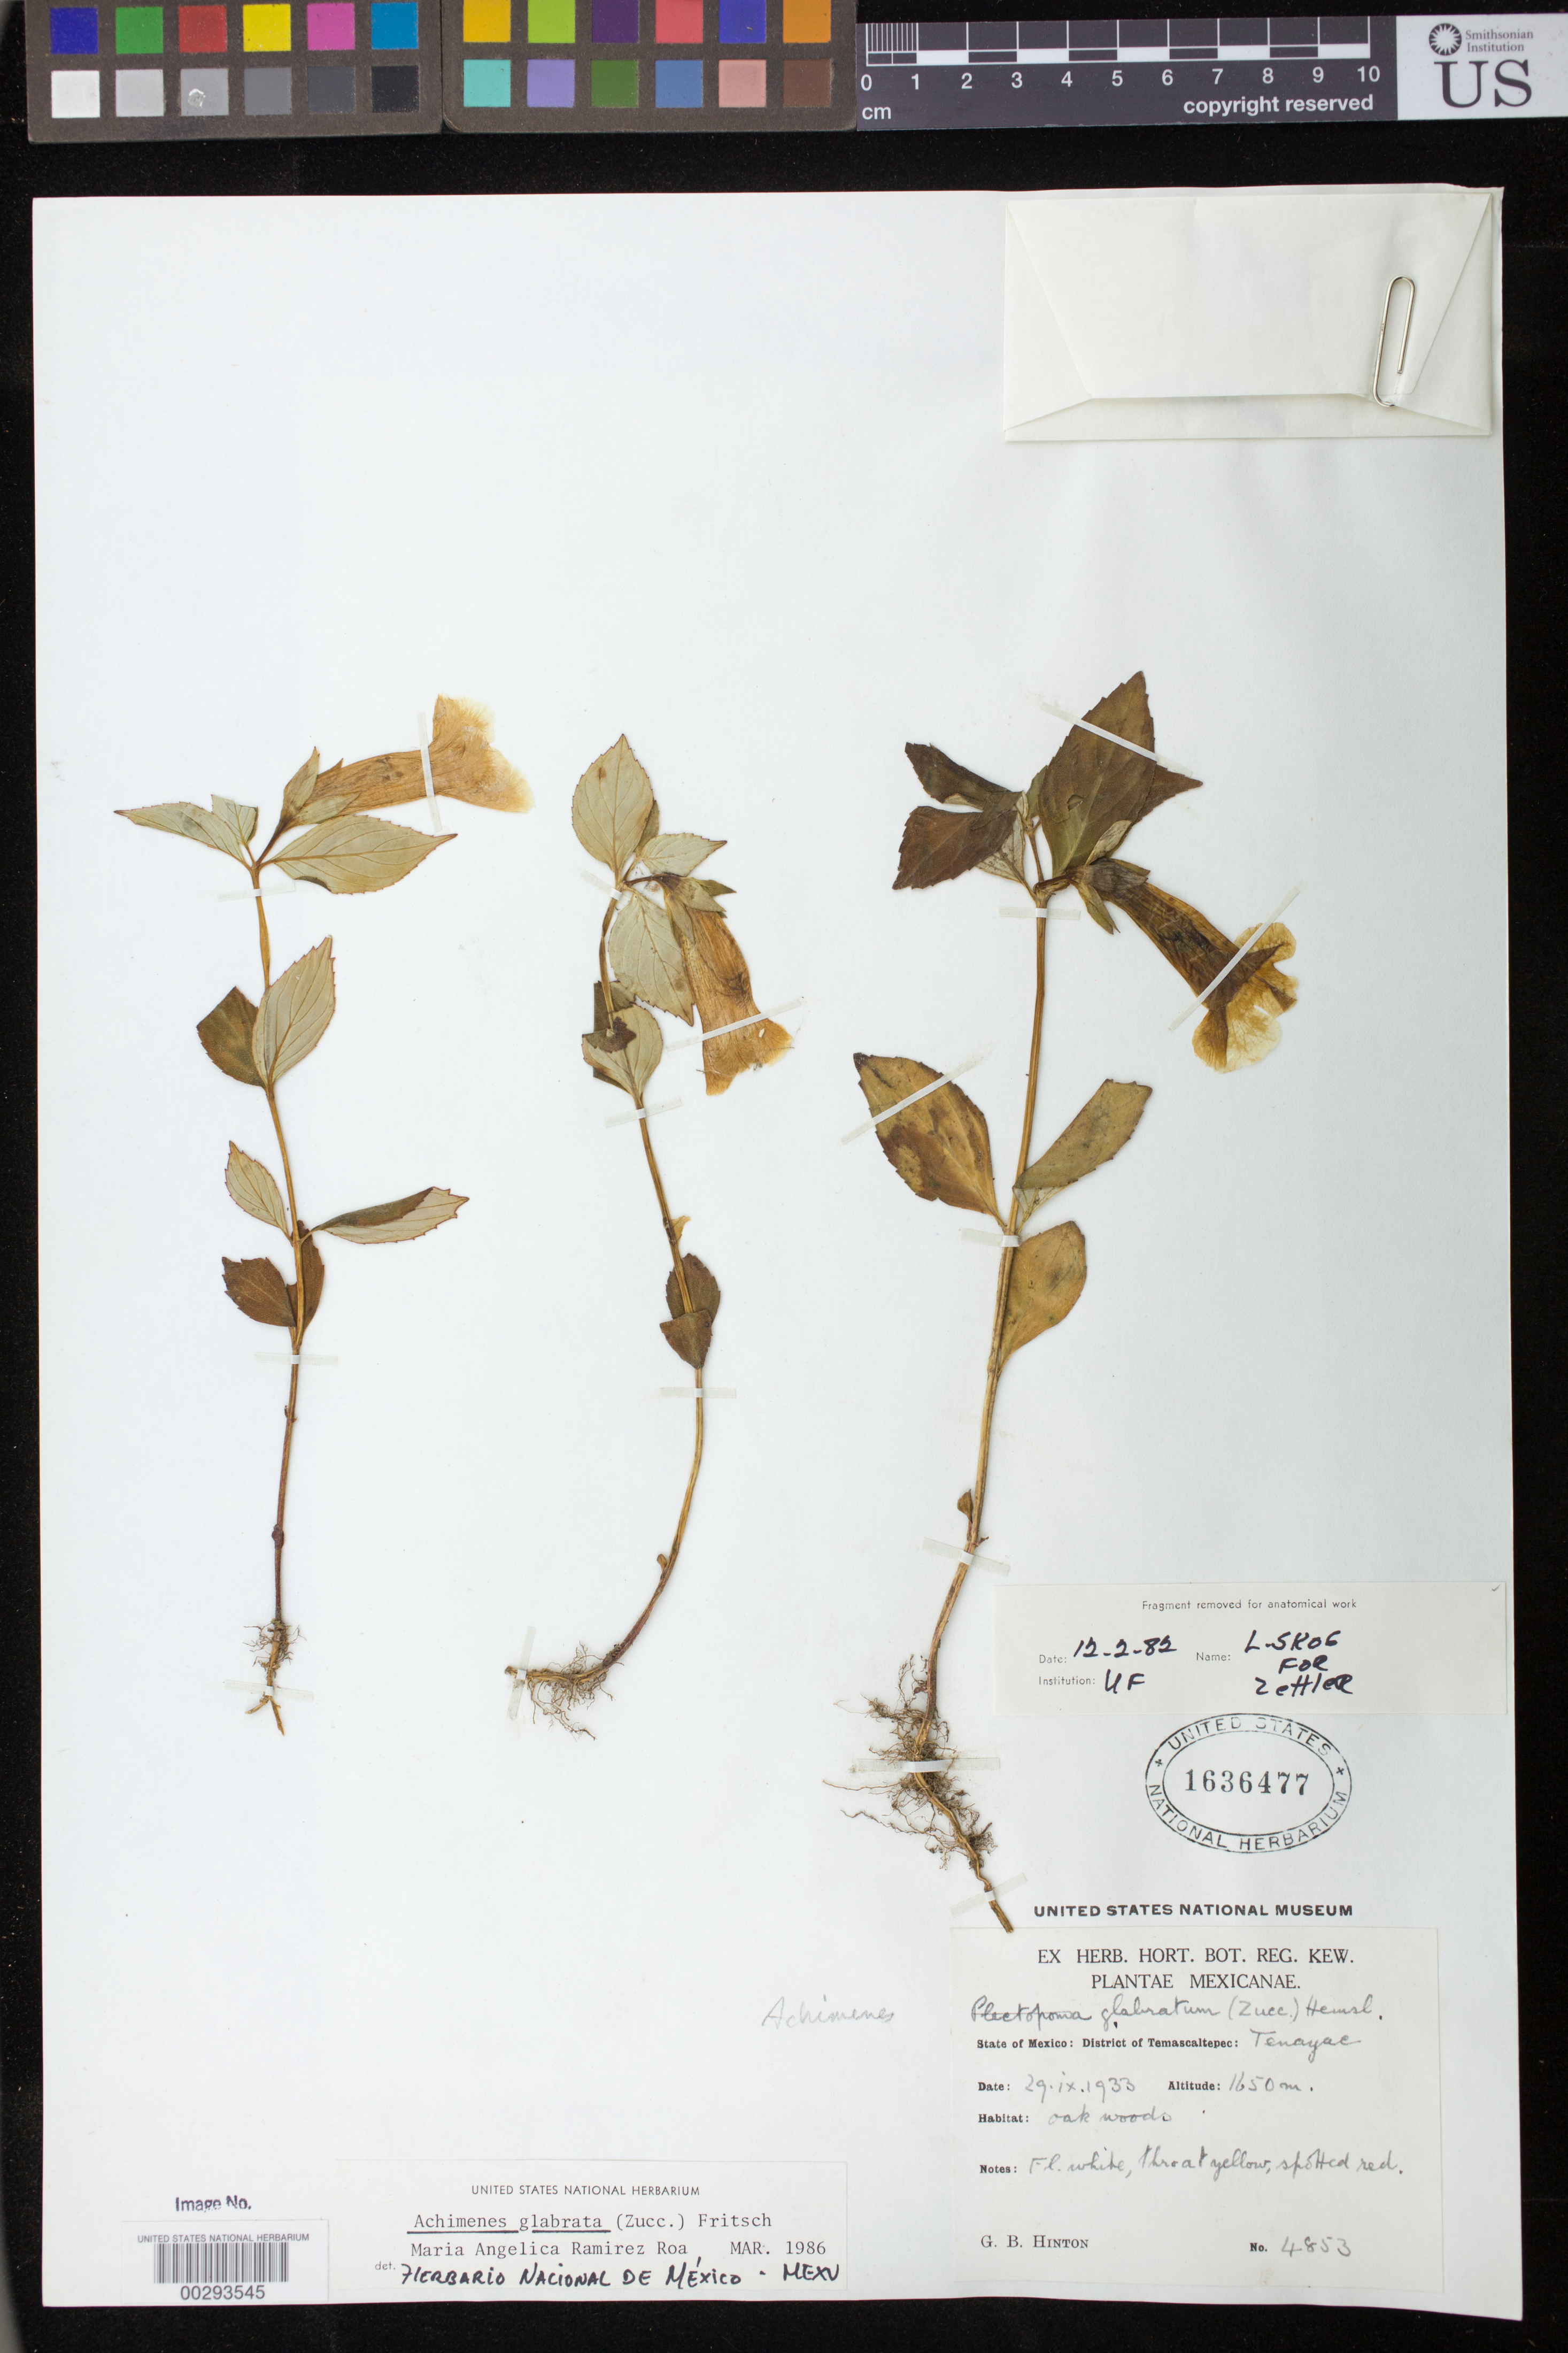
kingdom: Plantae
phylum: Tracheophyta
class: Magnoliopsida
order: Lamiales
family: Gesneriaceae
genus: Achimenes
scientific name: Achimenes glabrata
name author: (Zucc.) Fritsch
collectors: G. B. Hinton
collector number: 4853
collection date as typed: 29 Sep 1933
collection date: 1933-09-29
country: Mexico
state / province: México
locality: Temascaltepec Dist. Tenayae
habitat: Oak woods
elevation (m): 1650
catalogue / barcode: US 1636477